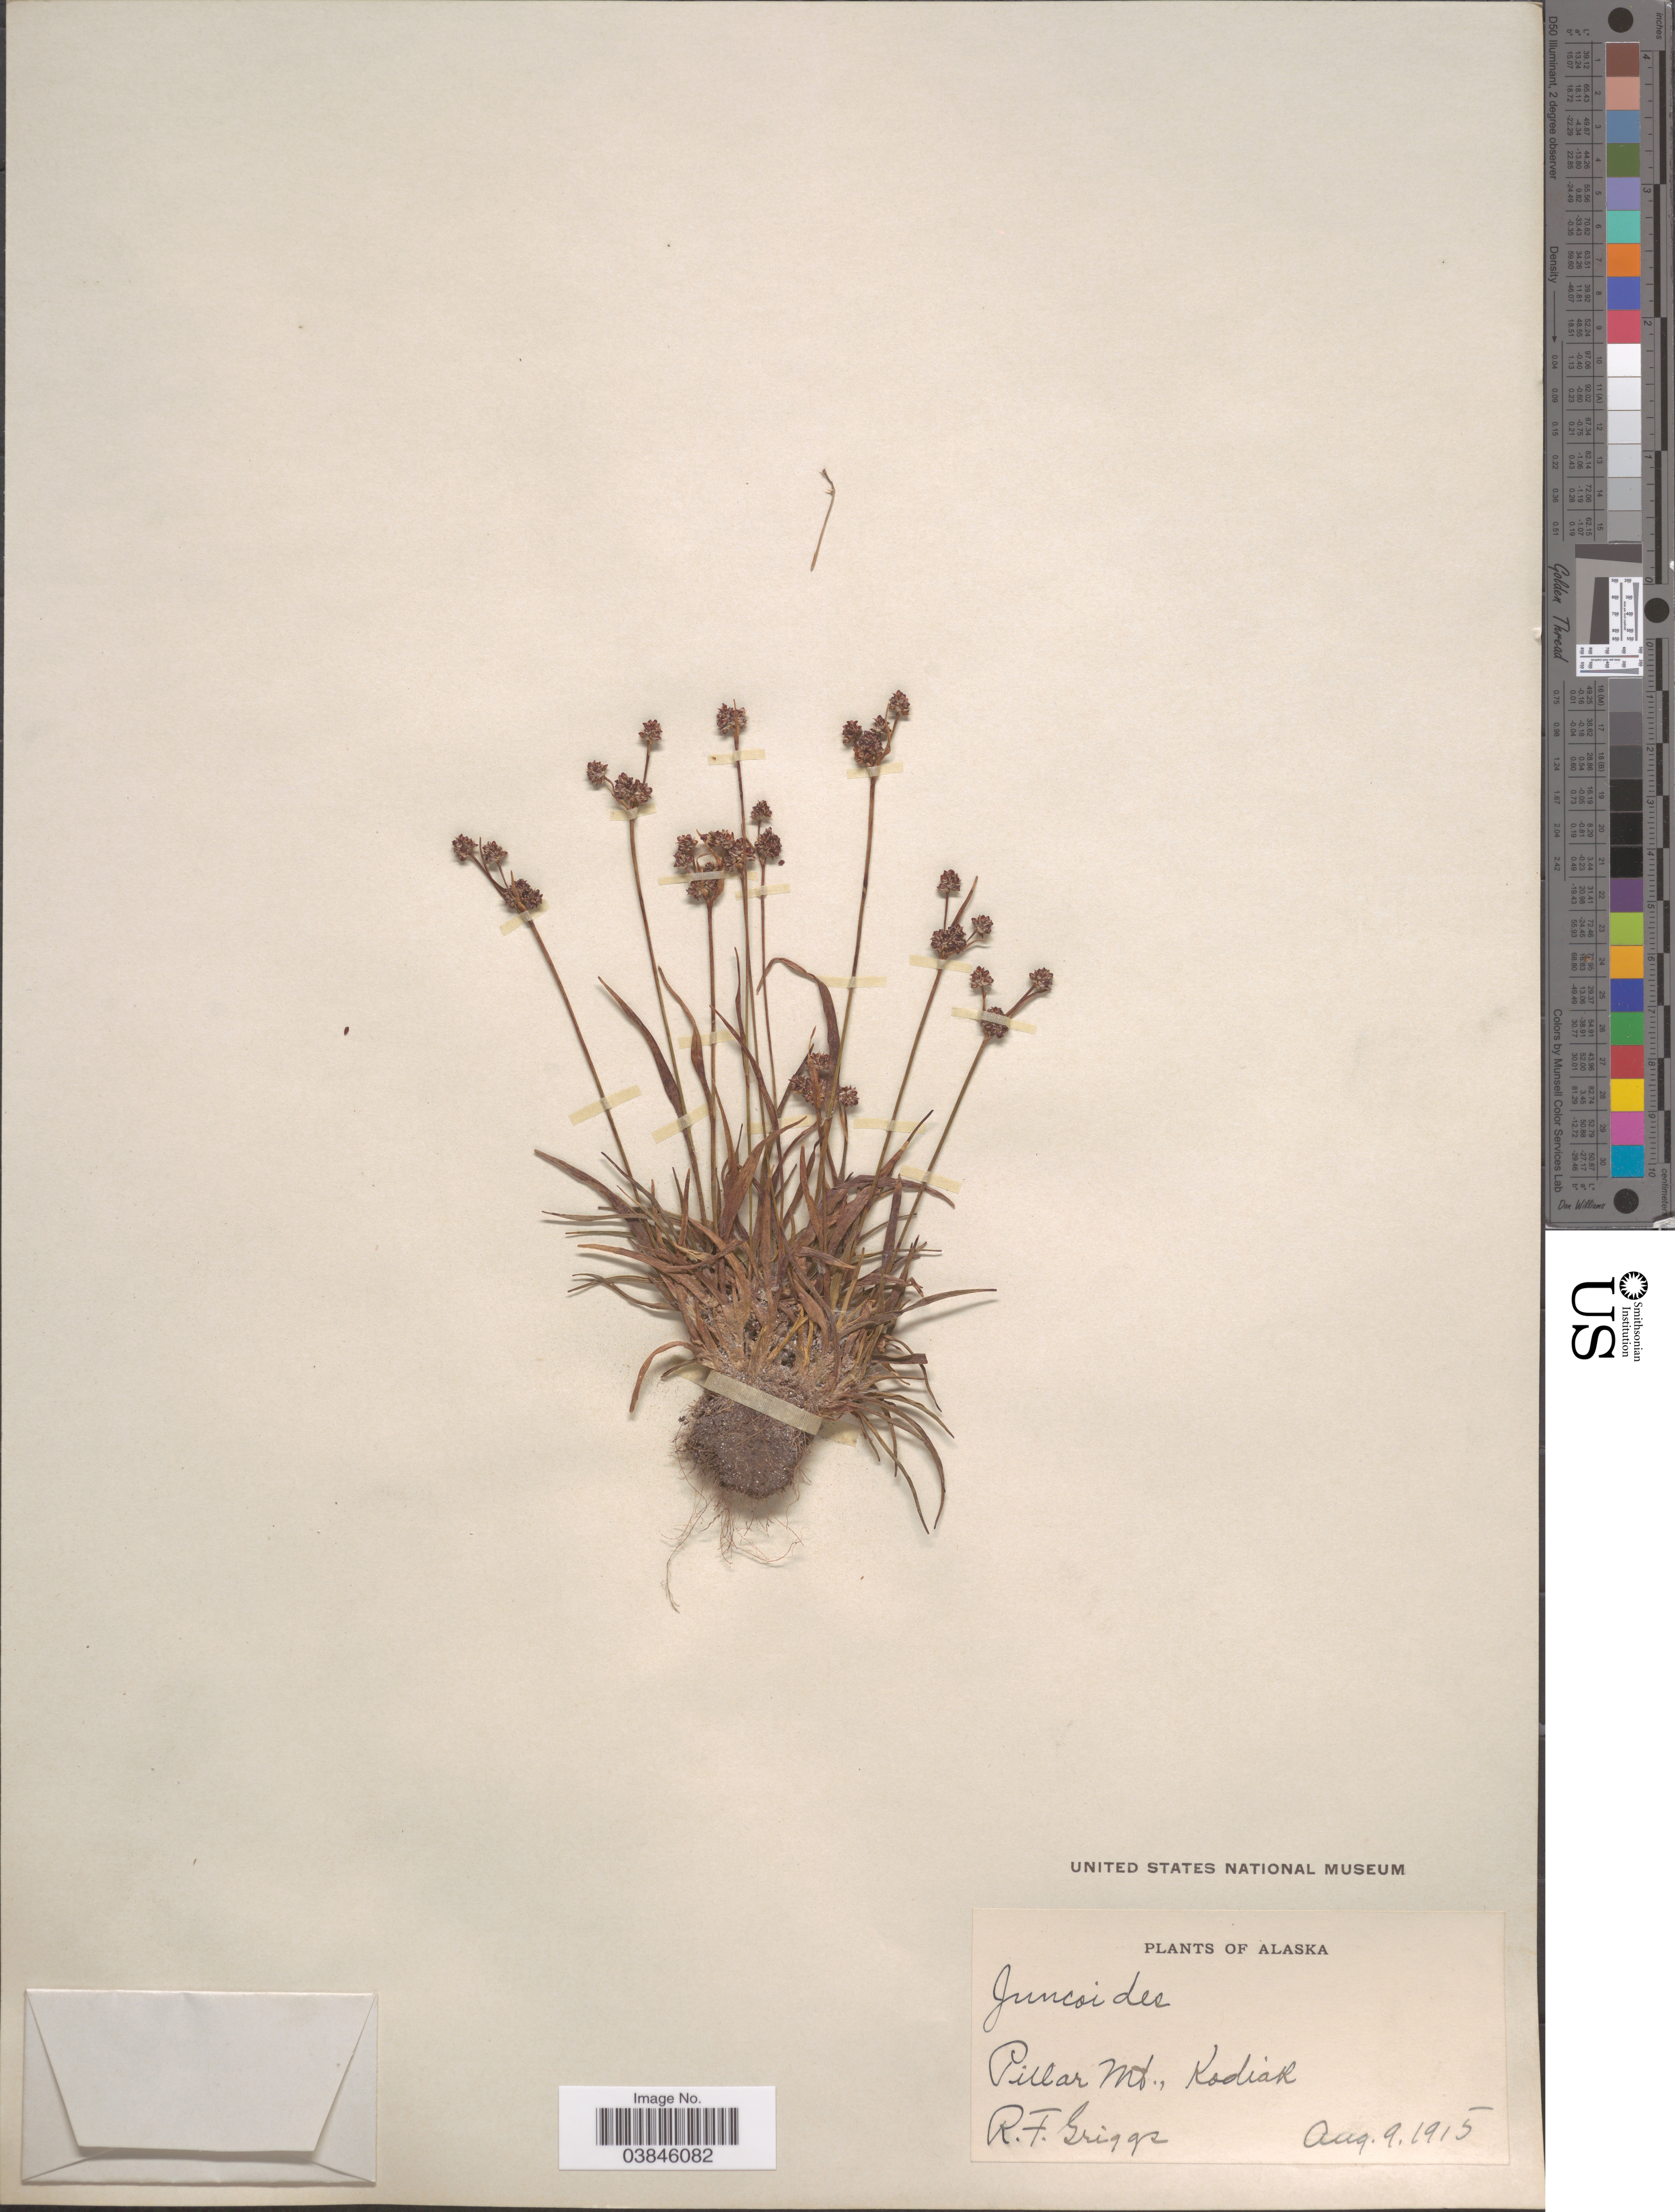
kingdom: Plantae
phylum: Tracheophyta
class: Liliopsida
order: Poales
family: Juncaceae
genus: Luzula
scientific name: Luzula multiflora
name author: (Ehrh.) Lej.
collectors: R. F. Griggs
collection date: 1915-08-09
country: United States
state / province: Alaska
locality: Pillar Mt. Kodiak.